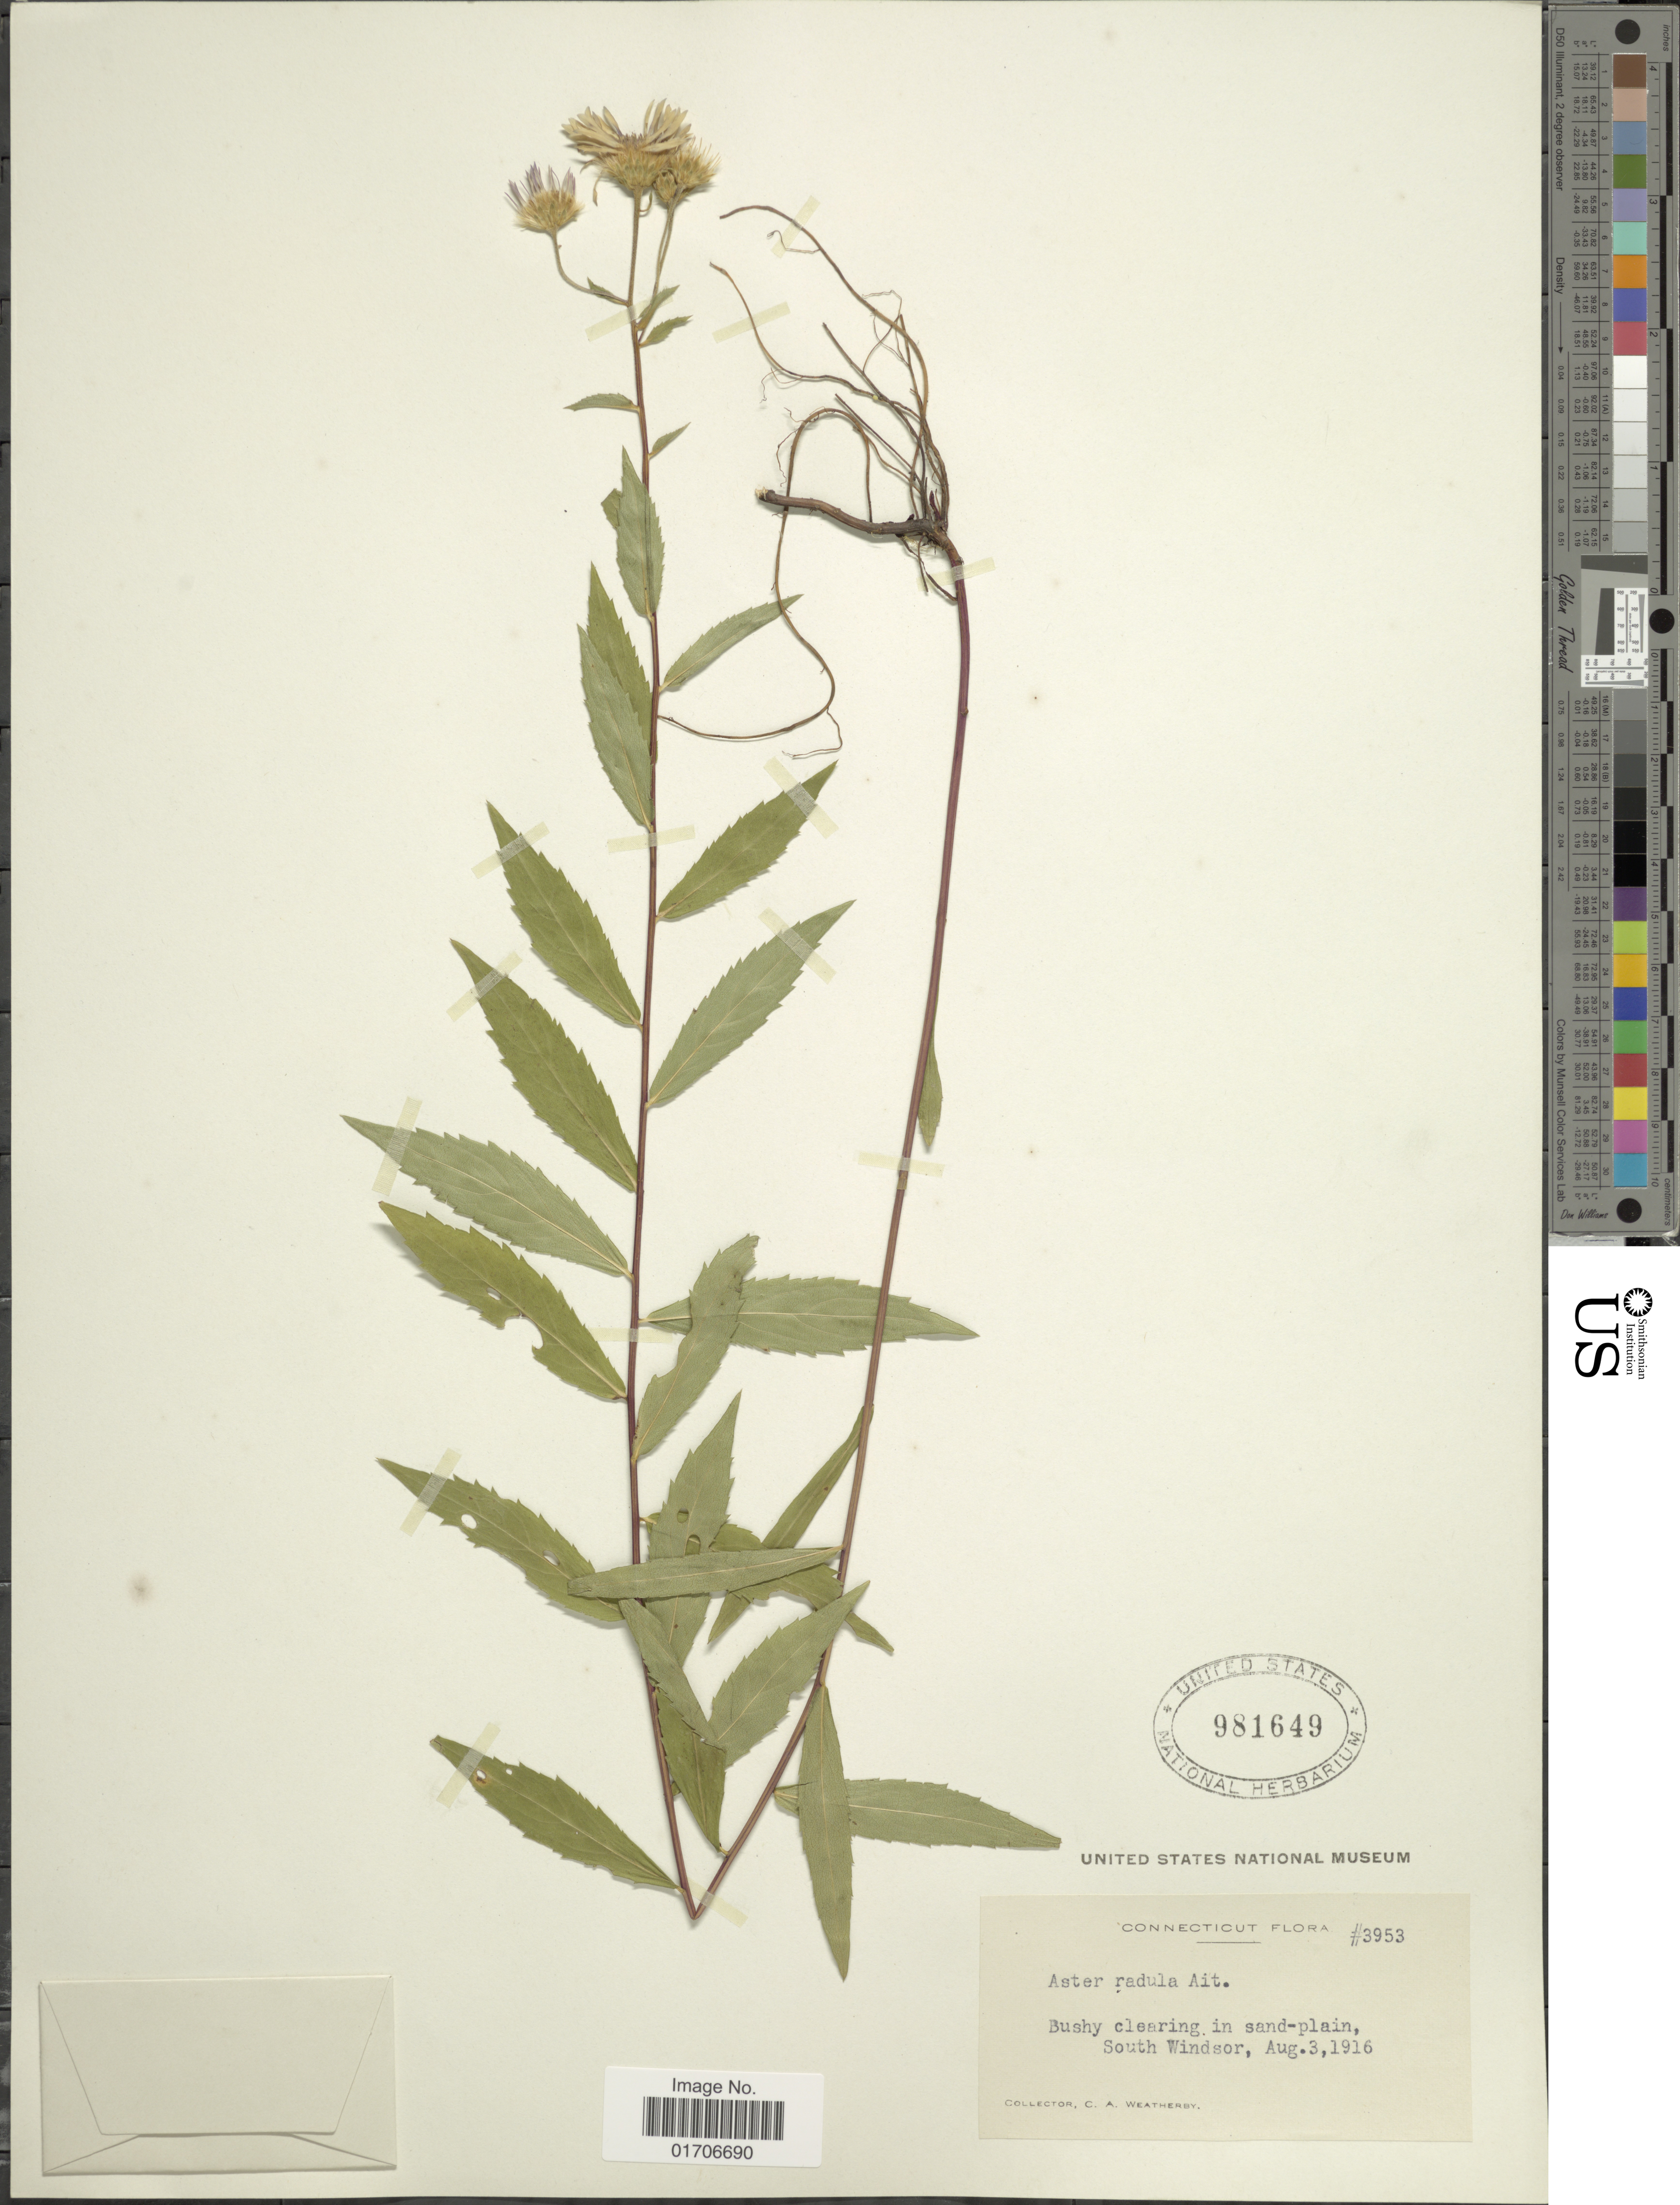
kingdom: Plantae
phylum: Tracheophyta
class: Magnoliopsida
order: Asterales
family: Asteraceae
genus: Eurybia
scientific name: Eurybia radula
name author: (Aiton) G.L. Nesom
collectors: C. A. Weatherby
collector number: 3953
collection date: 1916-08-03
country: United States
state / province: Connecticut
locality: Bushy clearing in sand-plain, South Windsor.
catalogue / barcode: US 981649